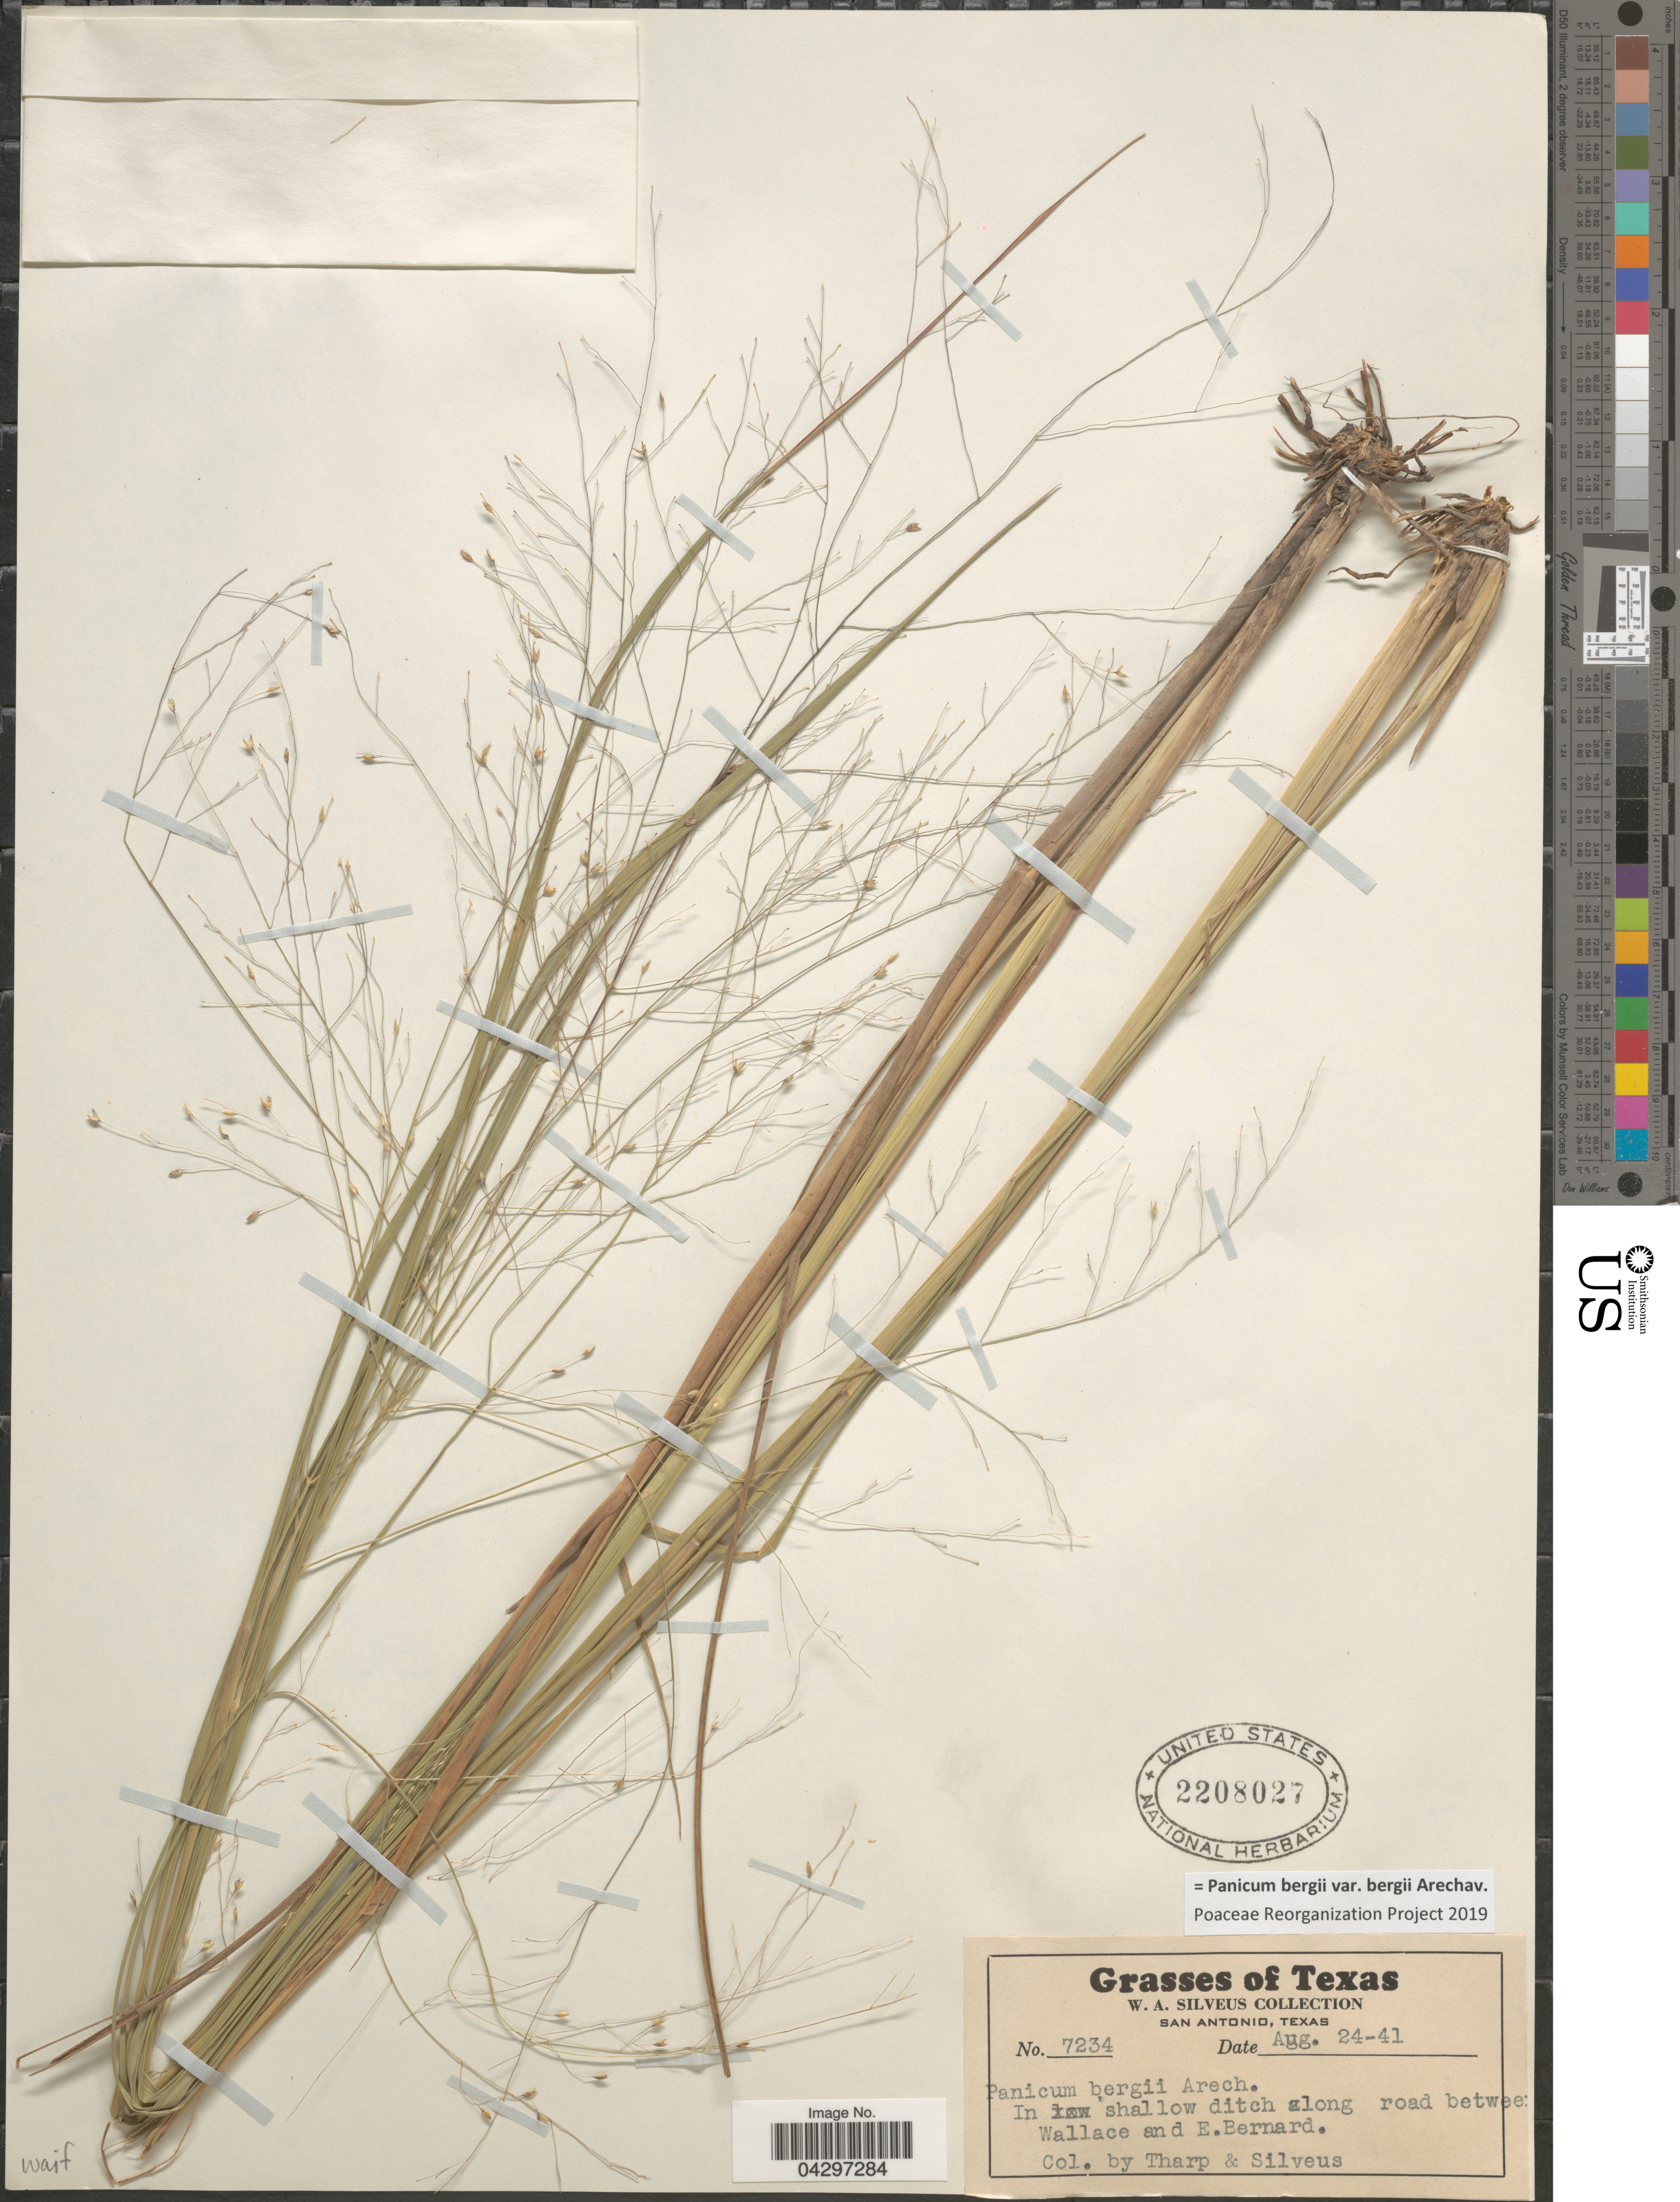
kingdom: Plantae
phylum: Tracheophyta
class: Liliopsida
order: Poales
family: Poaceae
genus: Panicum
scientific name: Panicum bergii var. bergii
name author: Arechav.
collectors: Tharp, -- & Silveus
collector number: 7234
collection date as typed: Transcribed d/m/y: 24/8/41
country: United States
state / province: Texas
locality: In shallow ditch along road between Wallace and E.Bernard.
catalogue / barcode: US 2208027